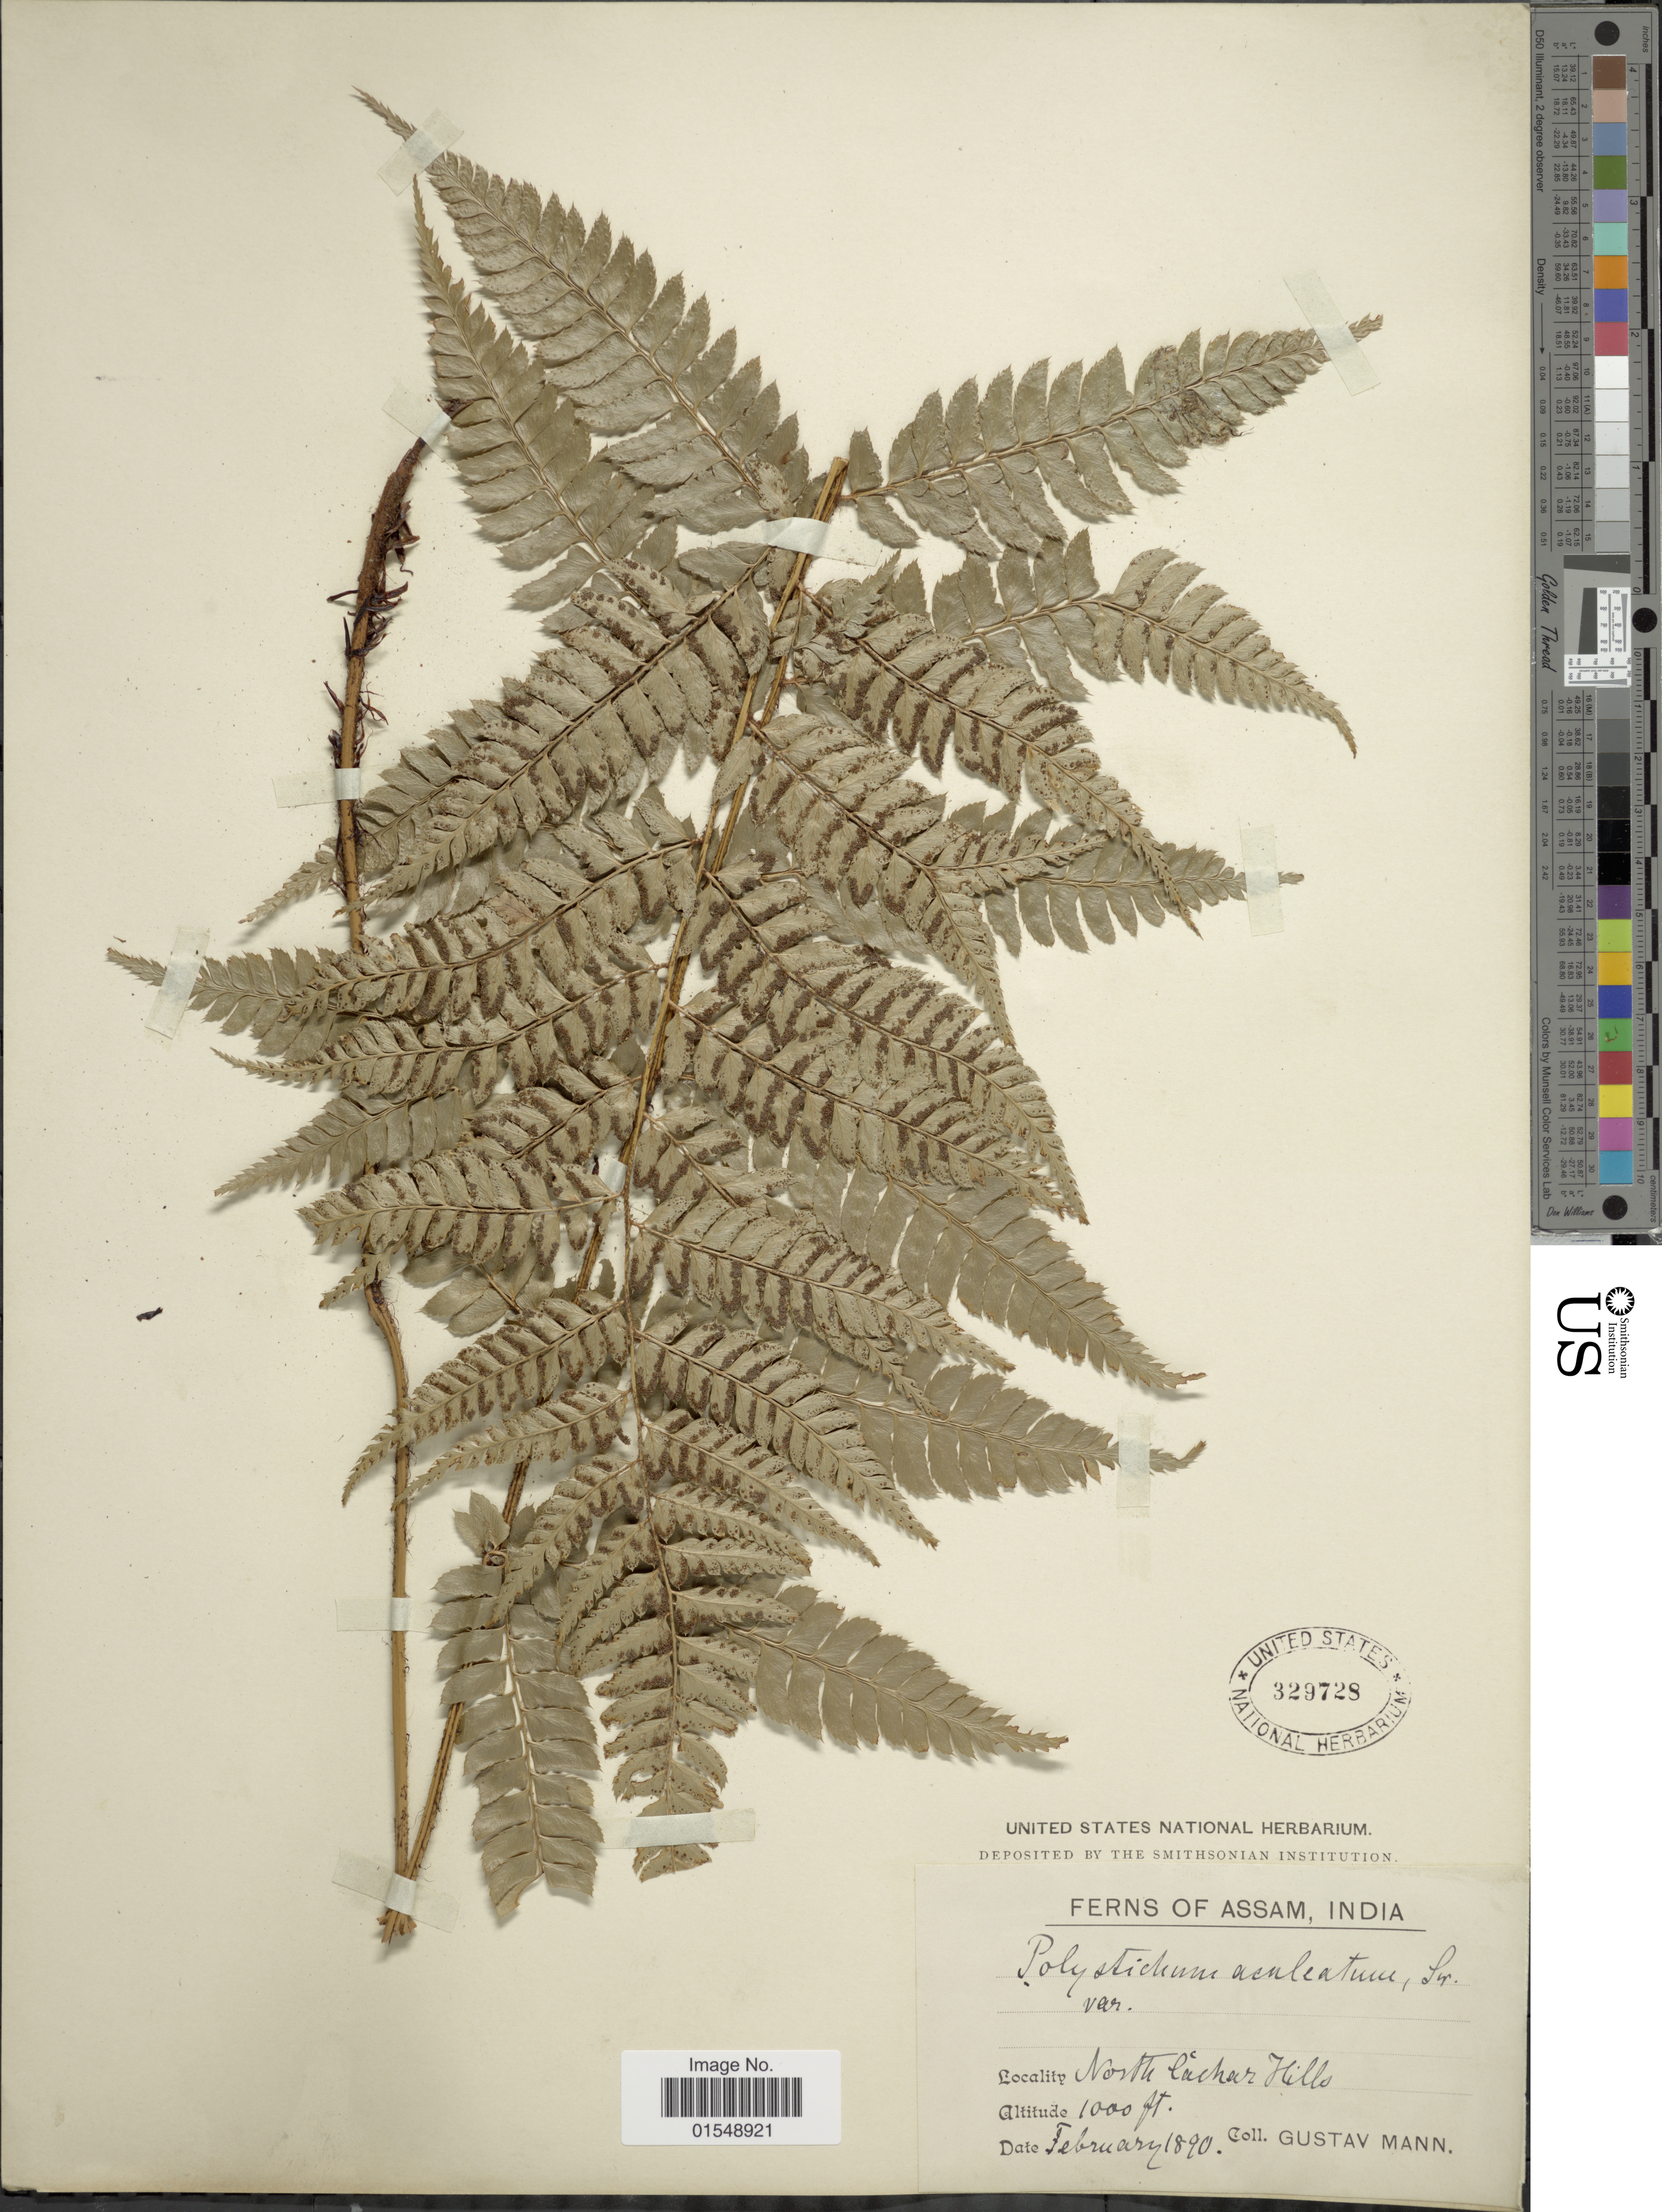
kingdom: Plantae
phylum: Tracheophyta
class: Polypodiopsida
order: Polypodiales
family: Dryopteridaceae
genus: Arachniodes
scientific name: Arachniodes amabilis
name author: (Blume) Tindale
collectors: G. Mann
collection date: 1890-02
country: India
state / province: Assam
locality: North Cachar Hills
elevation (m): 305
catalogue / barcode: US 329728